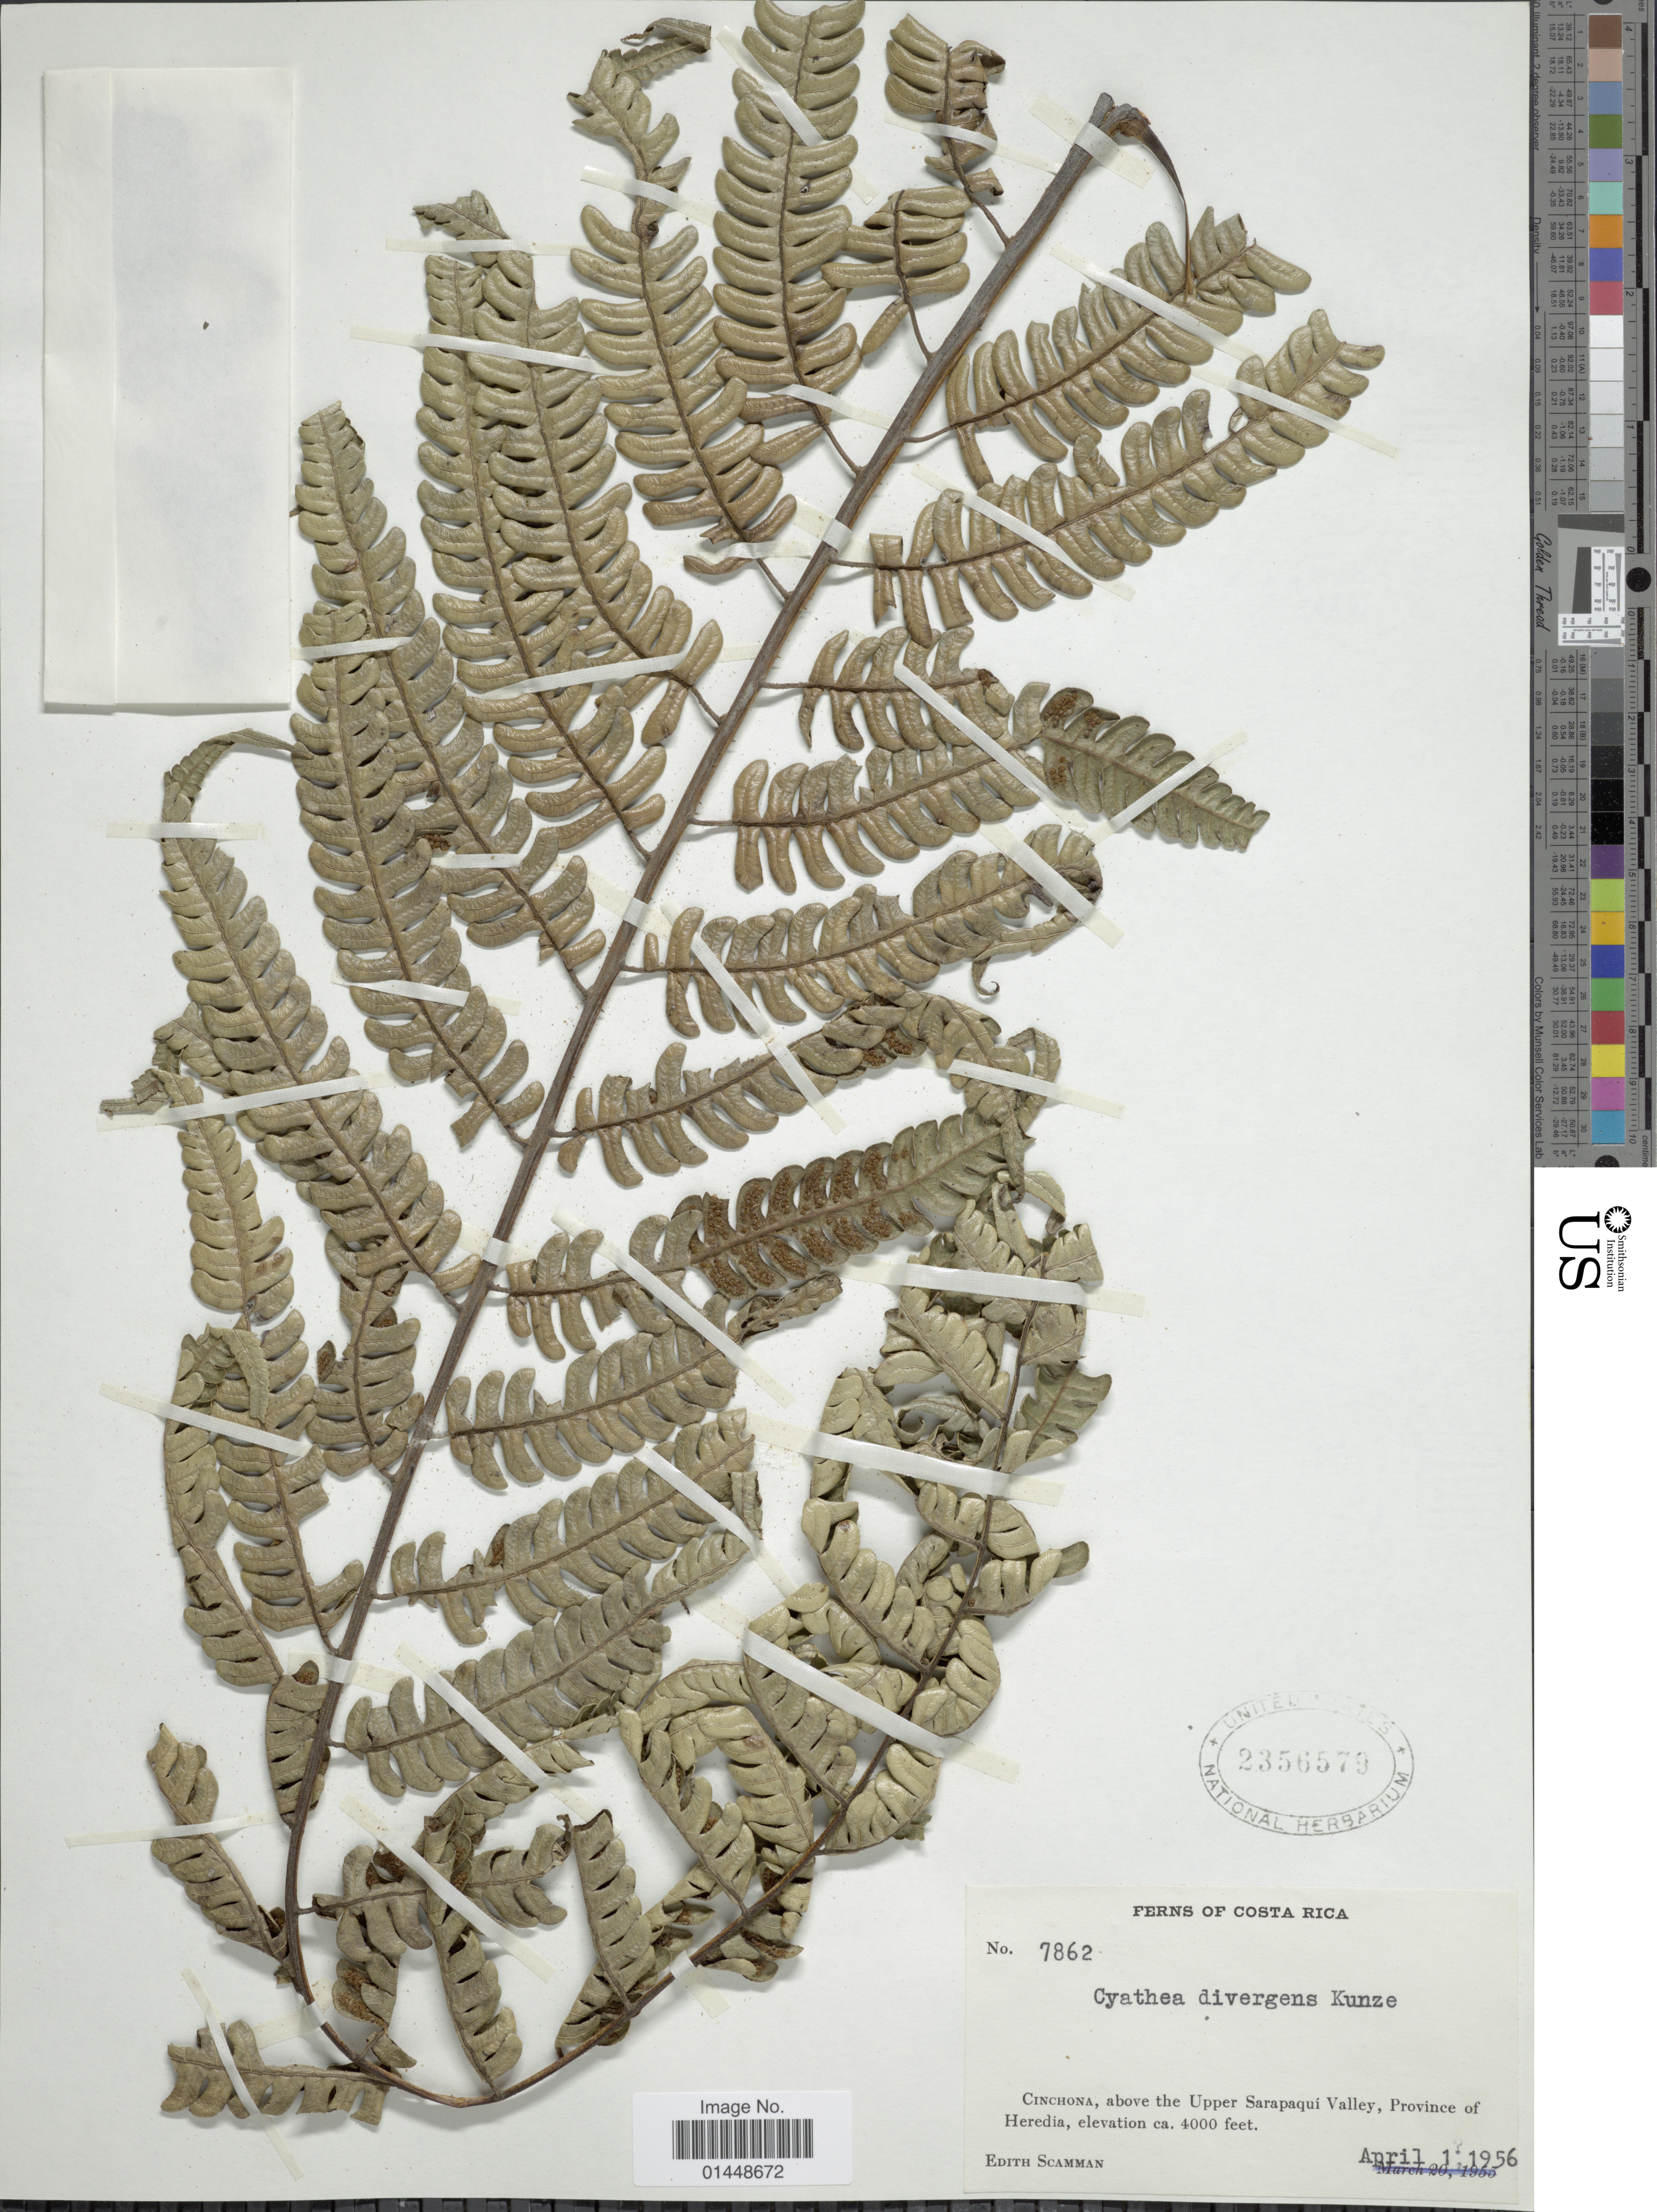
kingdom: Plantae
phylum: Tracheophyta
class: Polypodiopsida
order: Cyatheales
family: Cyatheaceae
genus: Cyathea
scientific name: Cyathea divergens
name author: Kunze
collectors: E. Scamman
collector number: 7862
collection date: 1956-04-01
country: Costa Rica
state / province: Heredia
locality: Cinchona, above the Upper Sarapaquí Valley, Province of Heredia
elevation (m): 1219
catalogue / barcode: US 2356579